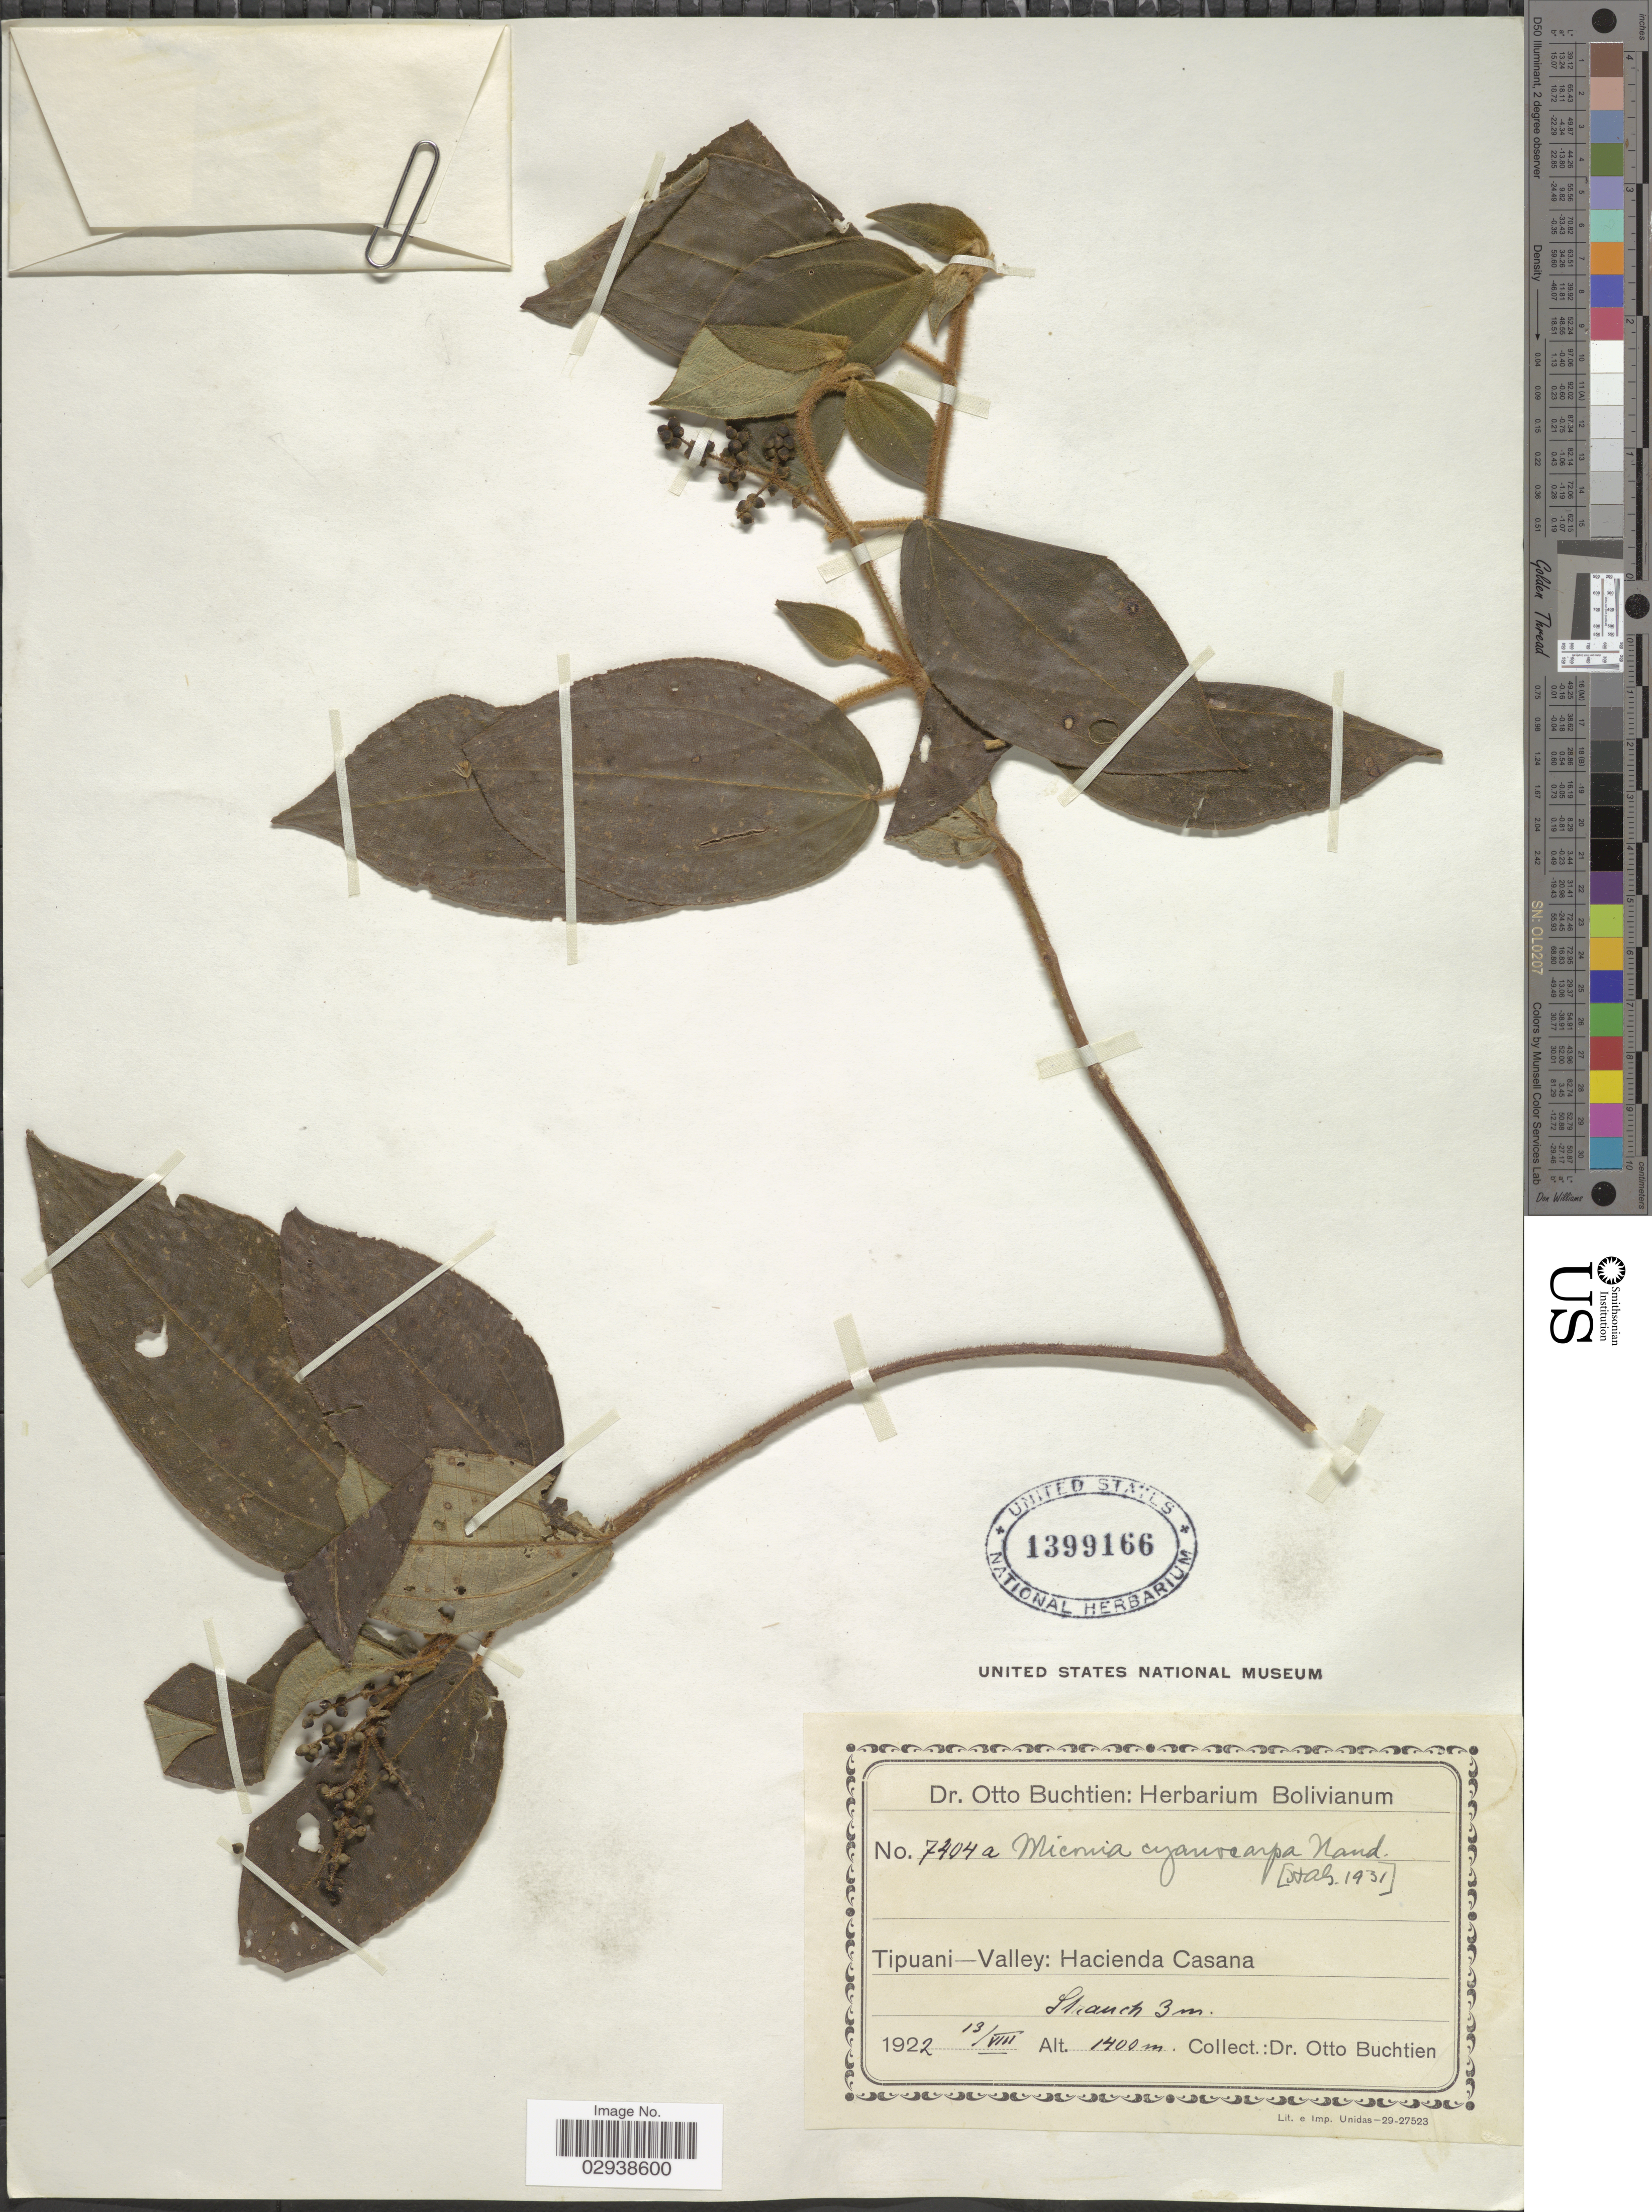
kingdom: Plantae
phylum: Tracheophyta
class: Magnoliopsida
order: Myrtales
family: Melastomataceae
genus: Miconia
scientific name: Miconia cyanocarpa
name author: Naudin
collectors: O. Buchtien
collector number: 7404a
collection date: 1922-08-13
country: Bolivia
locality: Tipuani - Valley: Hacienda Casana.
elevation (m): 1400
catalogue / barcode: US 1399166